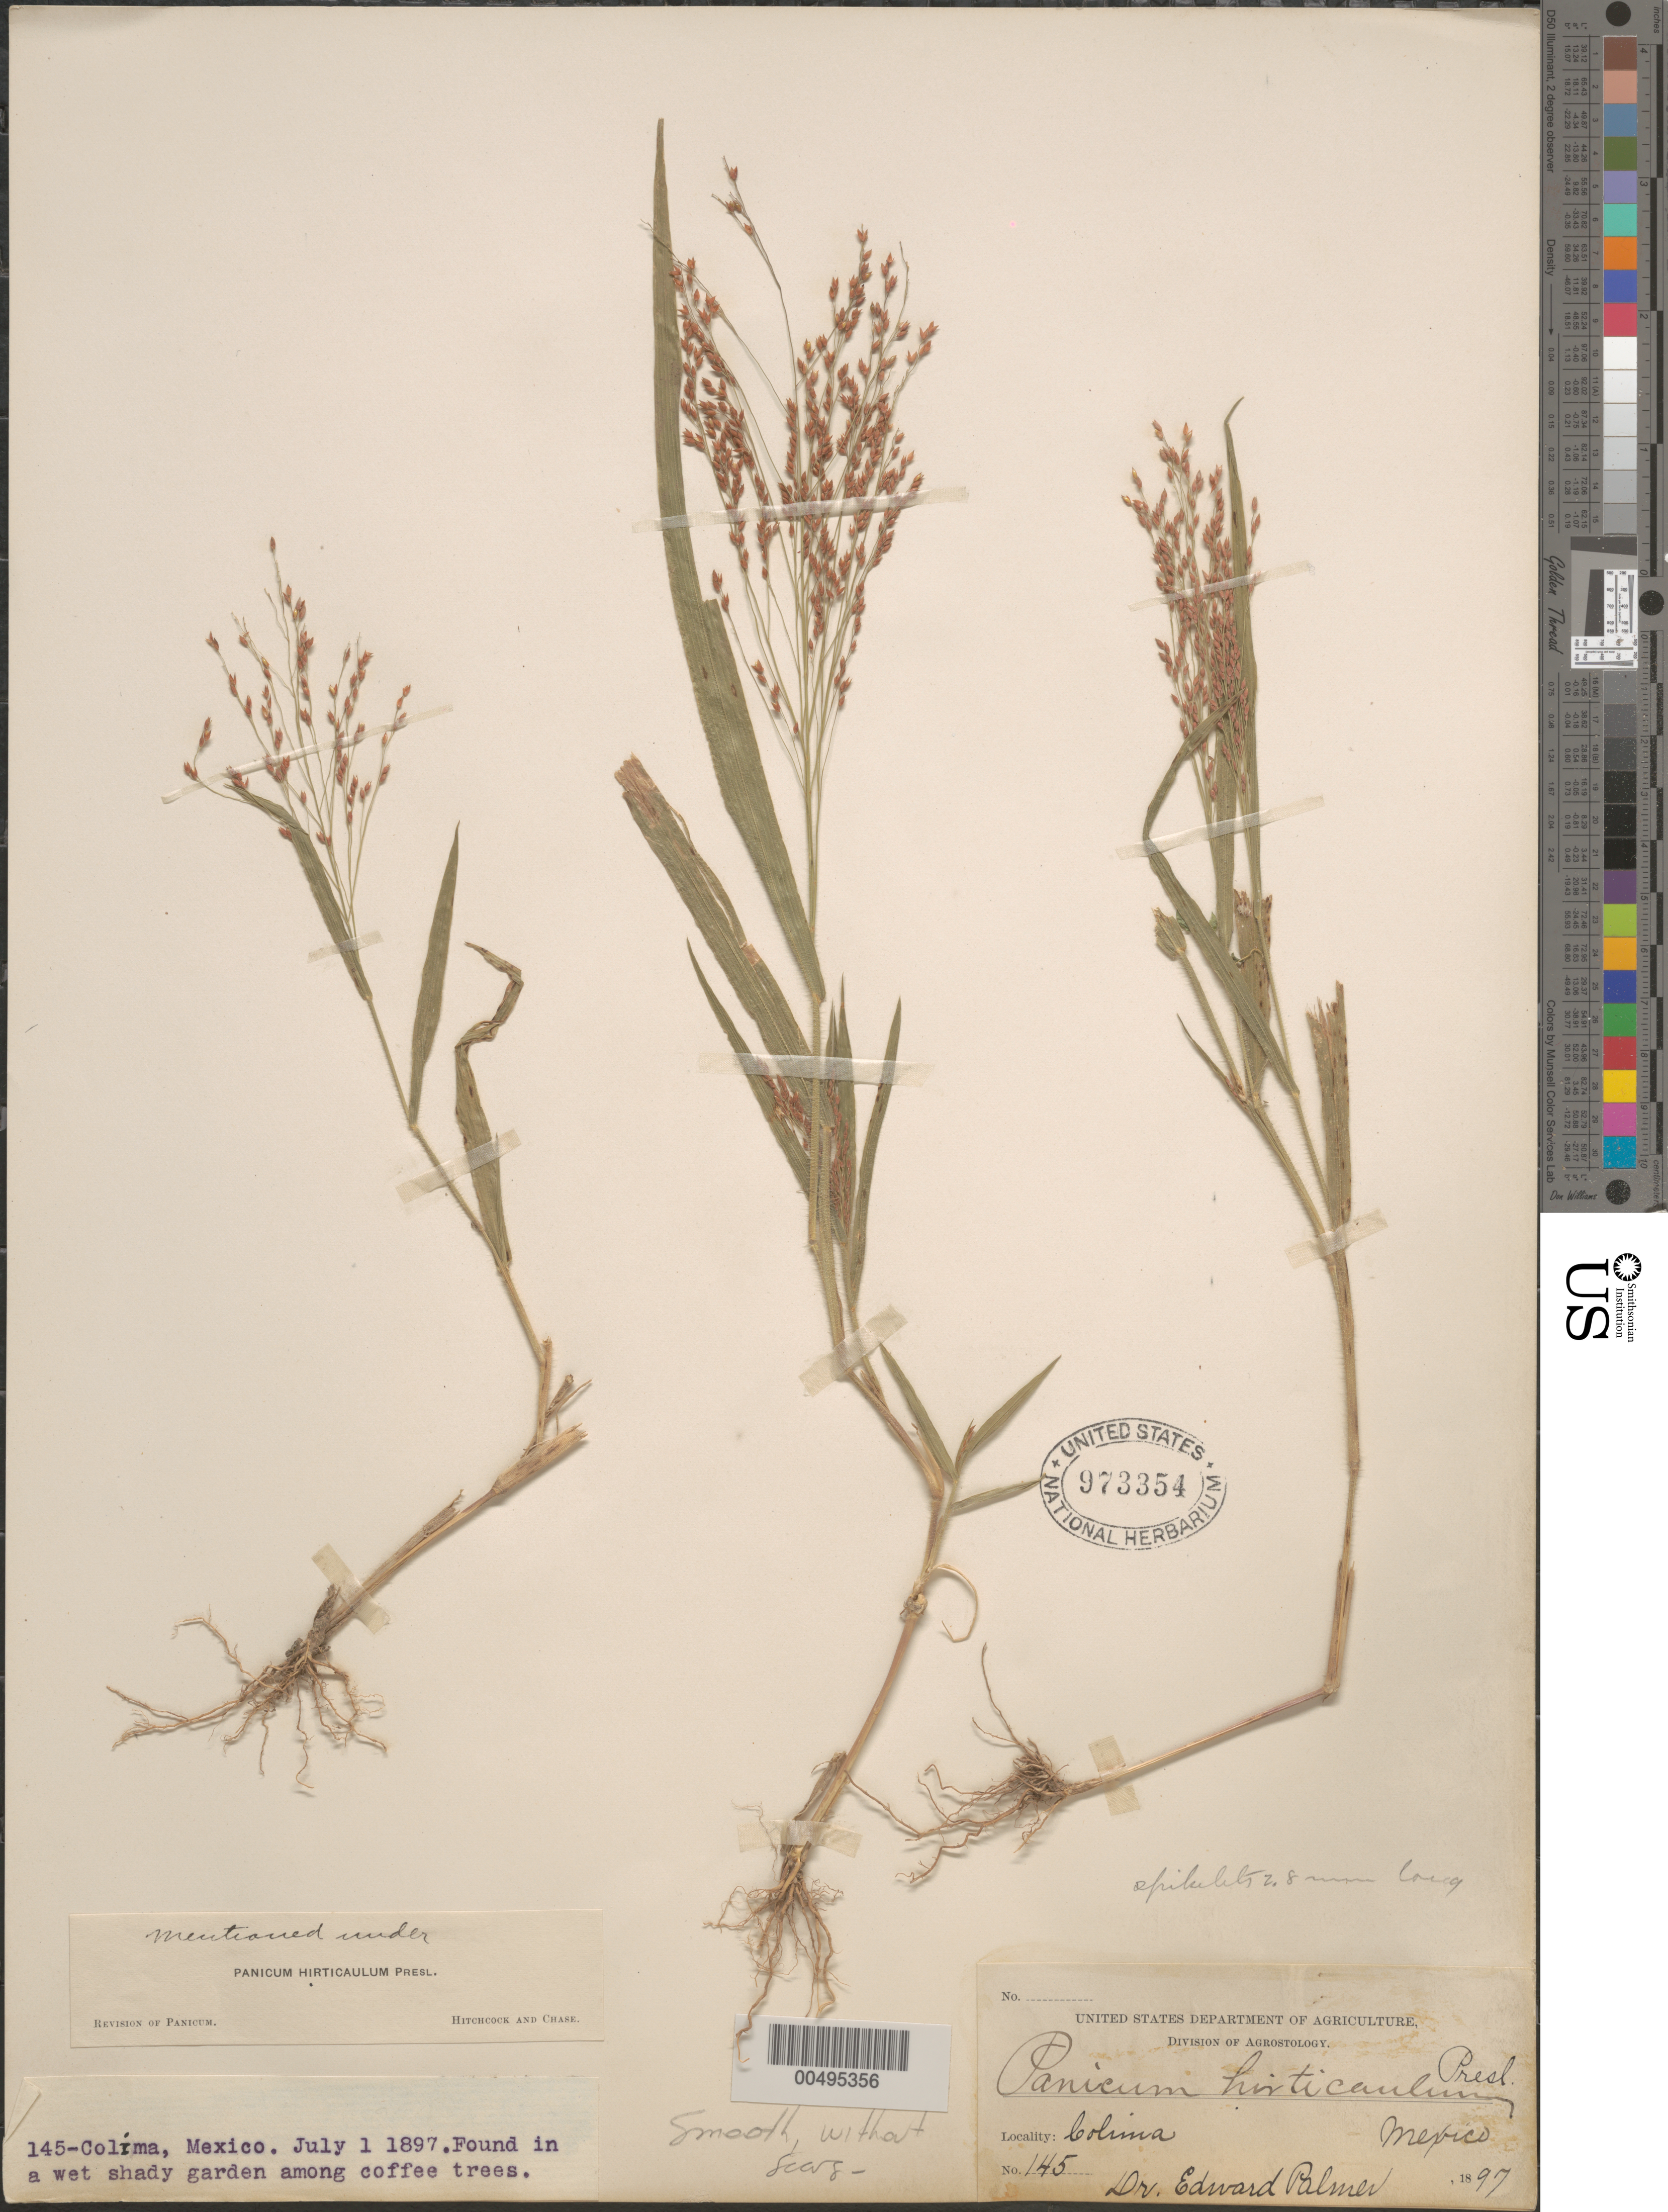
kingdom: Plantae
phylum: Tracheophyta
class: Liliopsida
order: Poales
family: Poaceae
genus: Panicum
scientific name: Panicum hirticaule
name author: J. Presl in C. Presl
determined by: Hitchcock, A. S.; Chase, [M.] A.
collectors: E. Palmer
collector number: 145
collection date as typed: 1 Jul 1897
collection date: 1897-07-01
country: Mexico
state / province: Colima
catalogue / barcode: US 973354